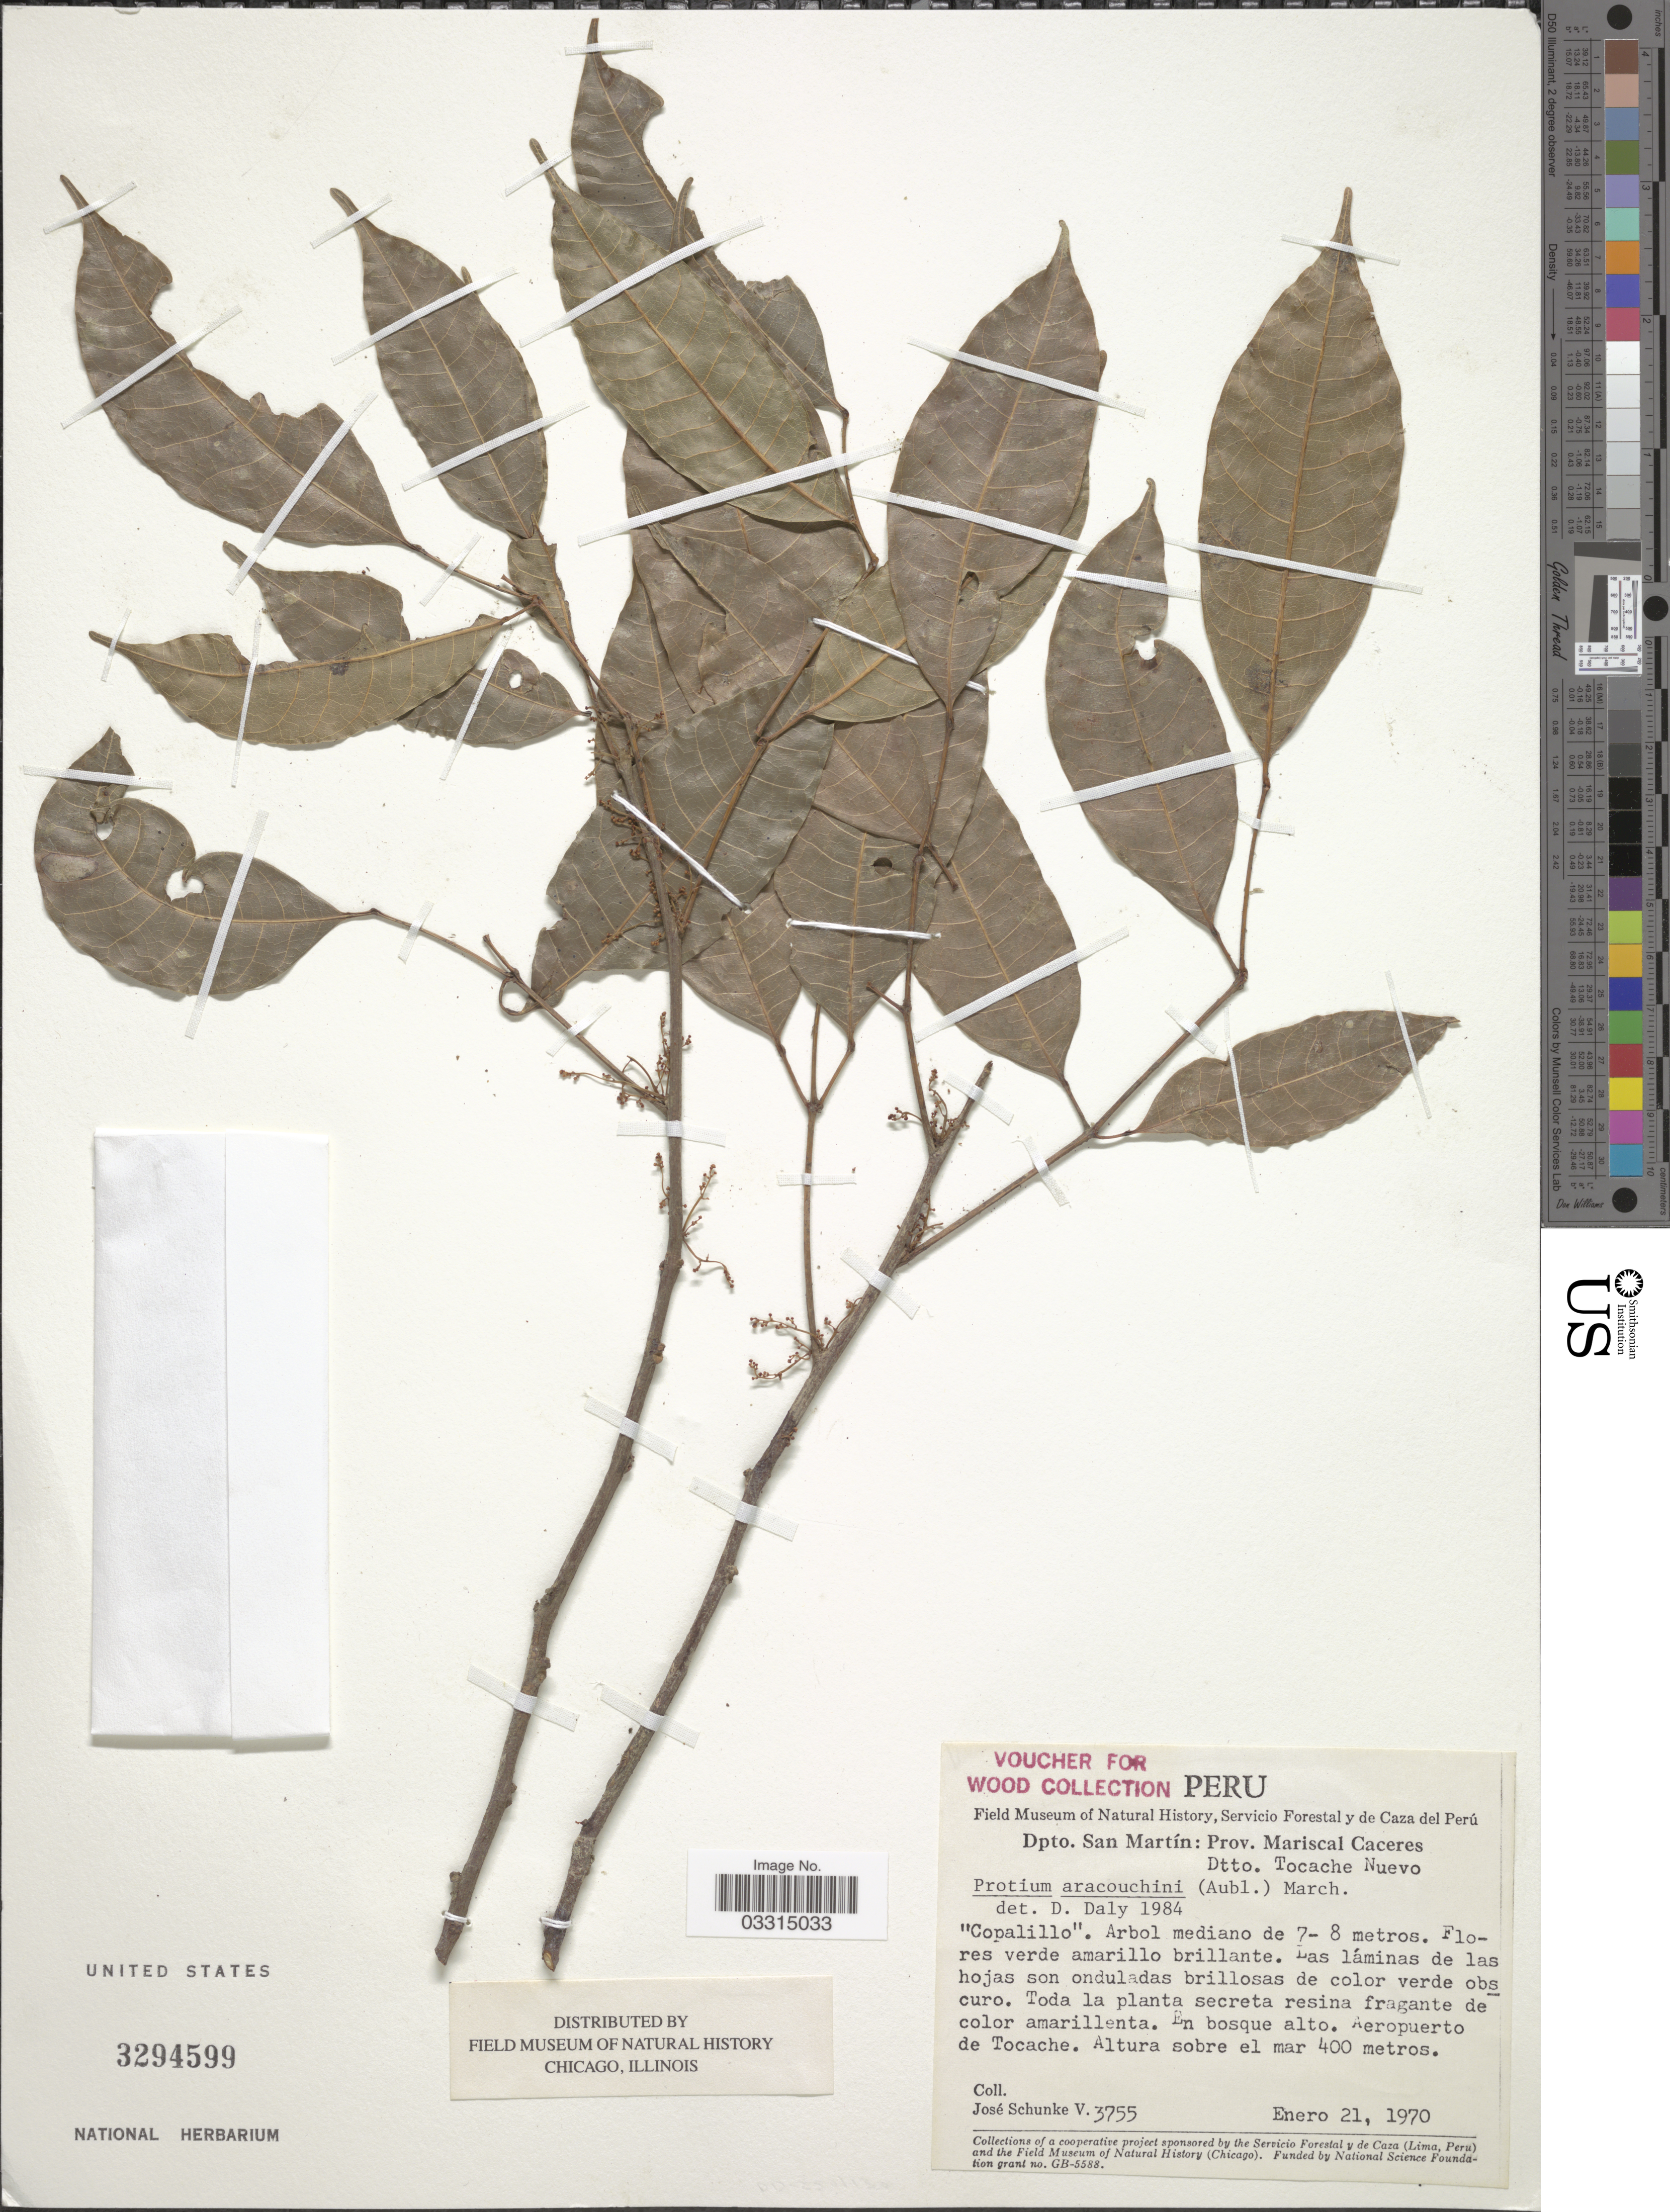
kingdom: Plantae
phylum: Tracheophyta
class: Magnoliopsida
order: Sapindales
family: Burseraceae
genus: Protium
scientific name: Protium aracouchini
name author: (Aubl.) Marchand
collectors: J. Schunke Vigo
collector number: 3755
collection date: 1970-01-21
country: Peru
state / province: San Martín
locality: Dpto. San Martín: Prov. Mariscal Caceres.Dtto. Tocache Nuevo. Aeropuerto de Tocache.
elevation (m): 400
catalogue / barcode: US 3294599